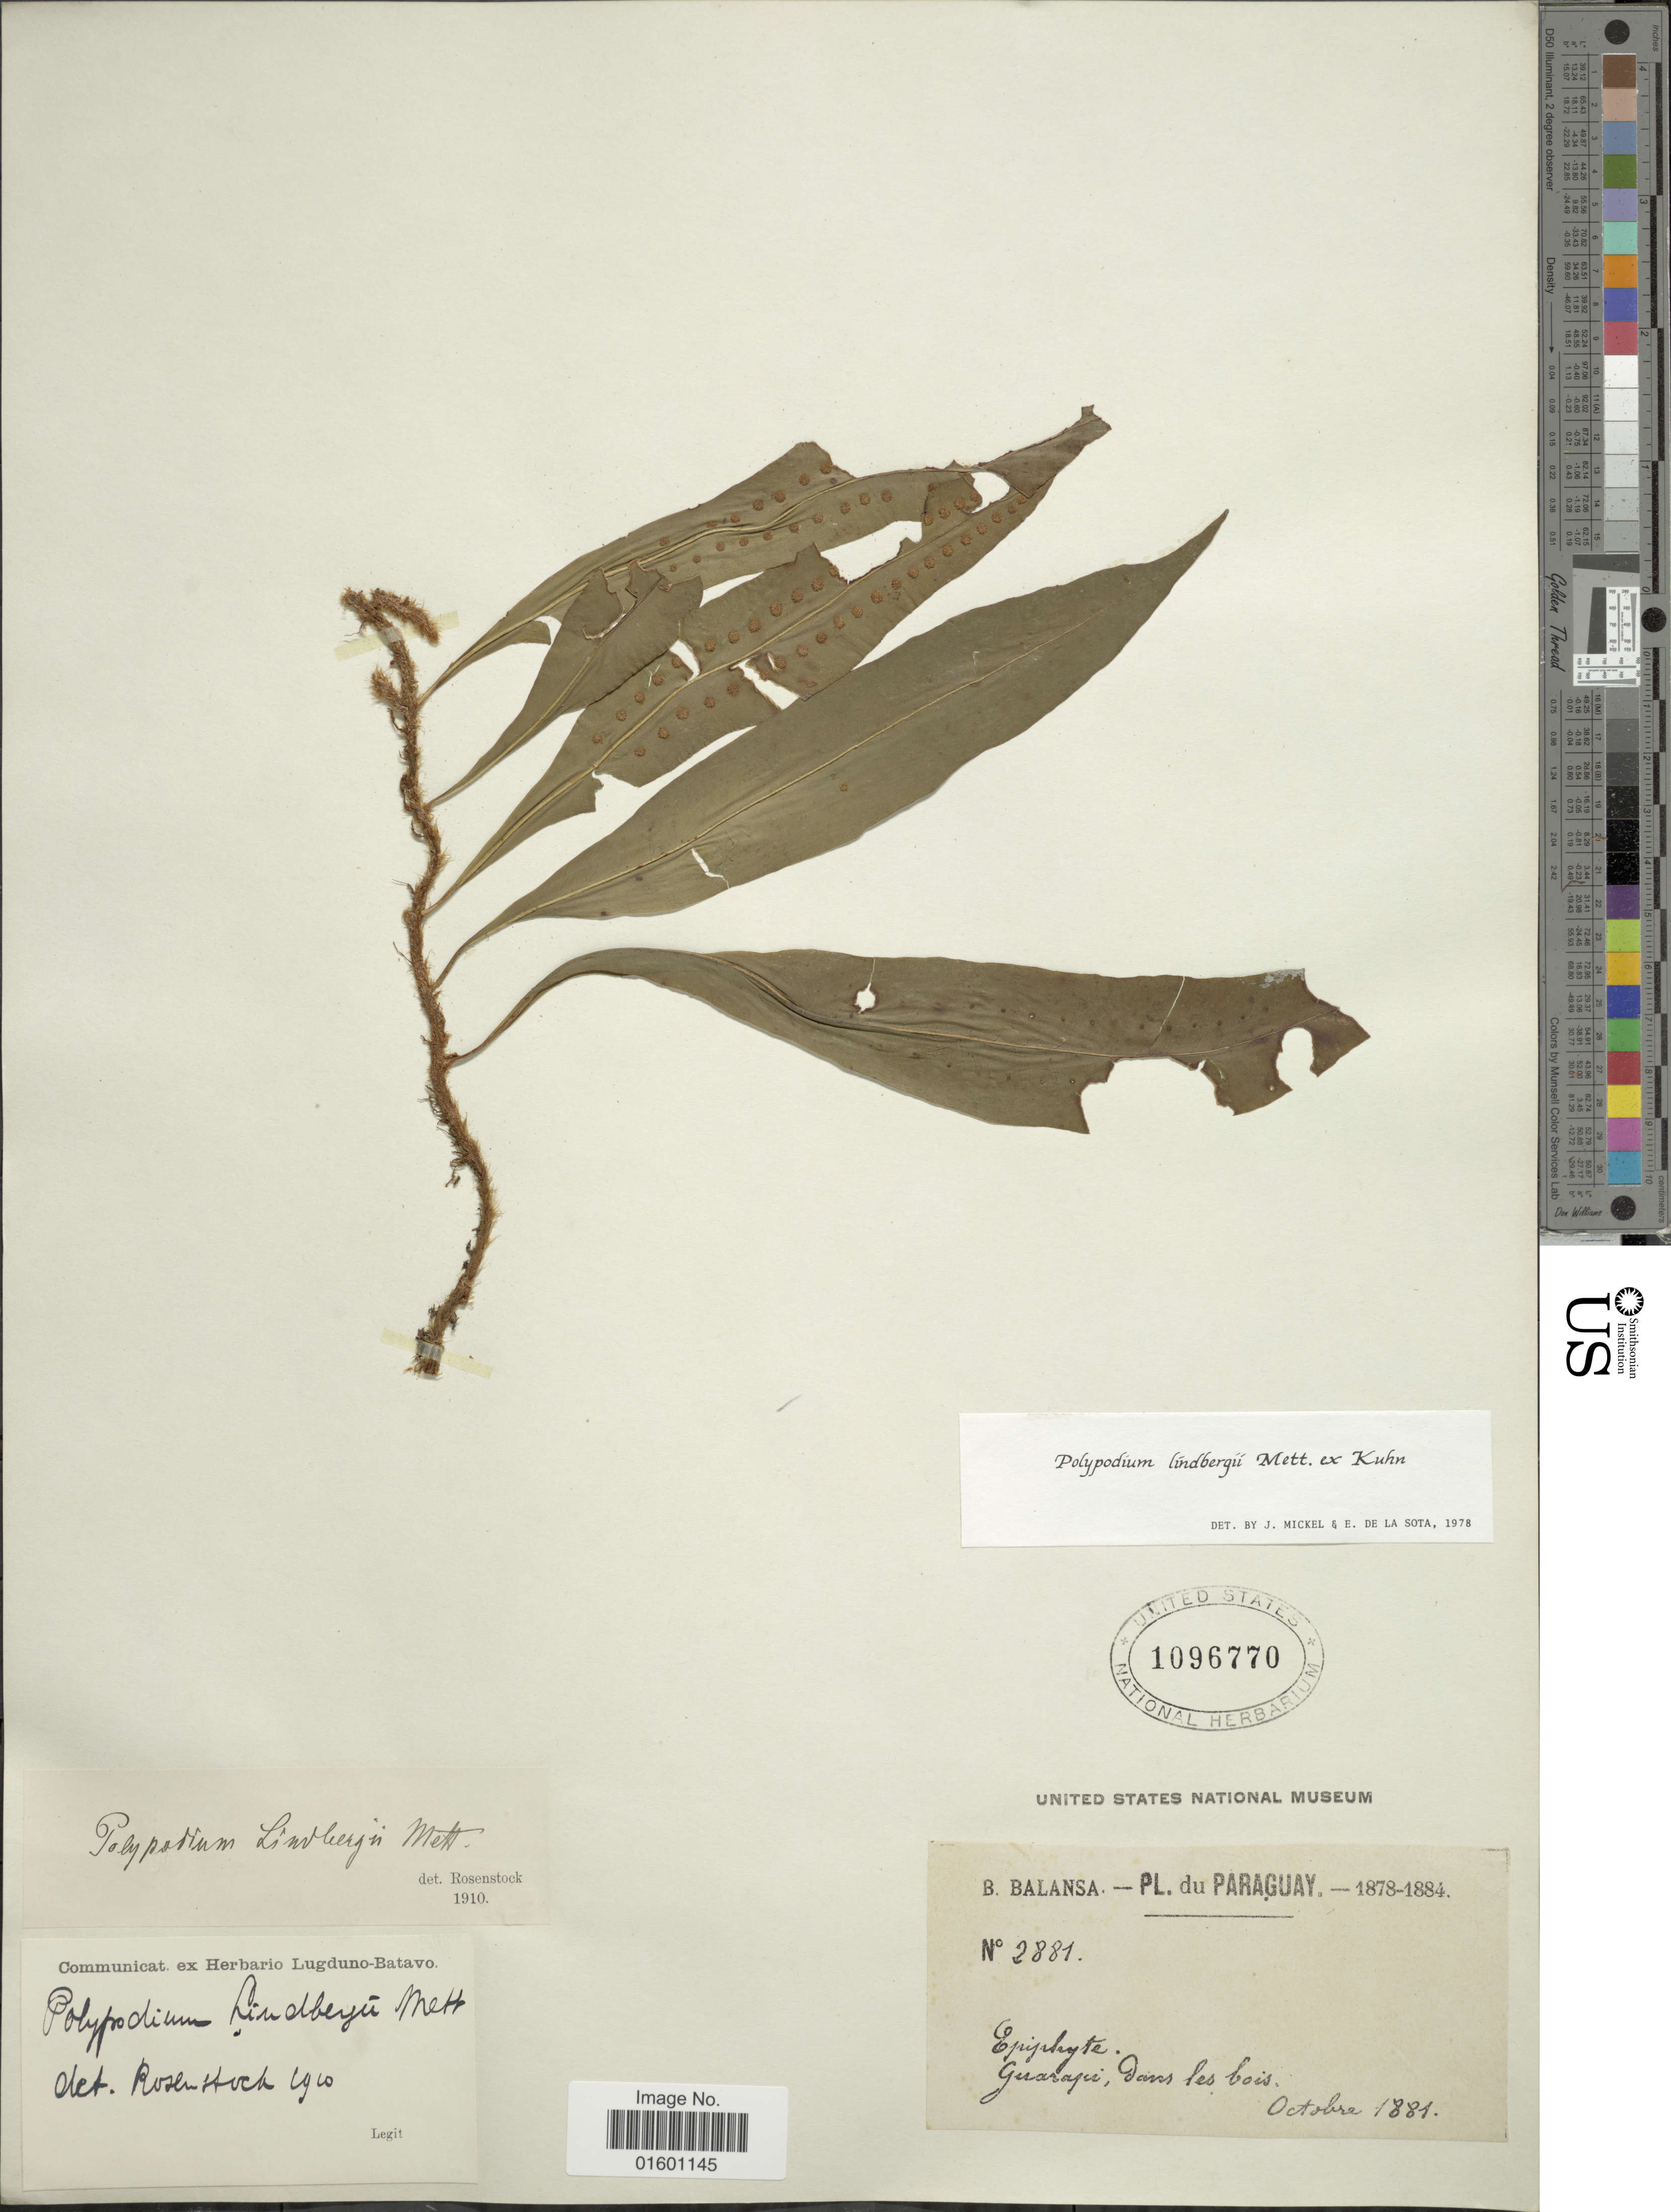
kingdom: Plantae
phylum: Tracheophyta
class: Polypodiopsida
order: Polypodiales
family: Polypodiaceae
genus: Microgramma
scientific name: Microgramma lindbergii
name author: (Mett.) Sota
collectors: B. Balansa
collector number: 2881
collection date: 1881-10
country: Paraguay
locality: Epiphyte, Guarapi, Dins les bois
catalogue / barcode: US 1096770